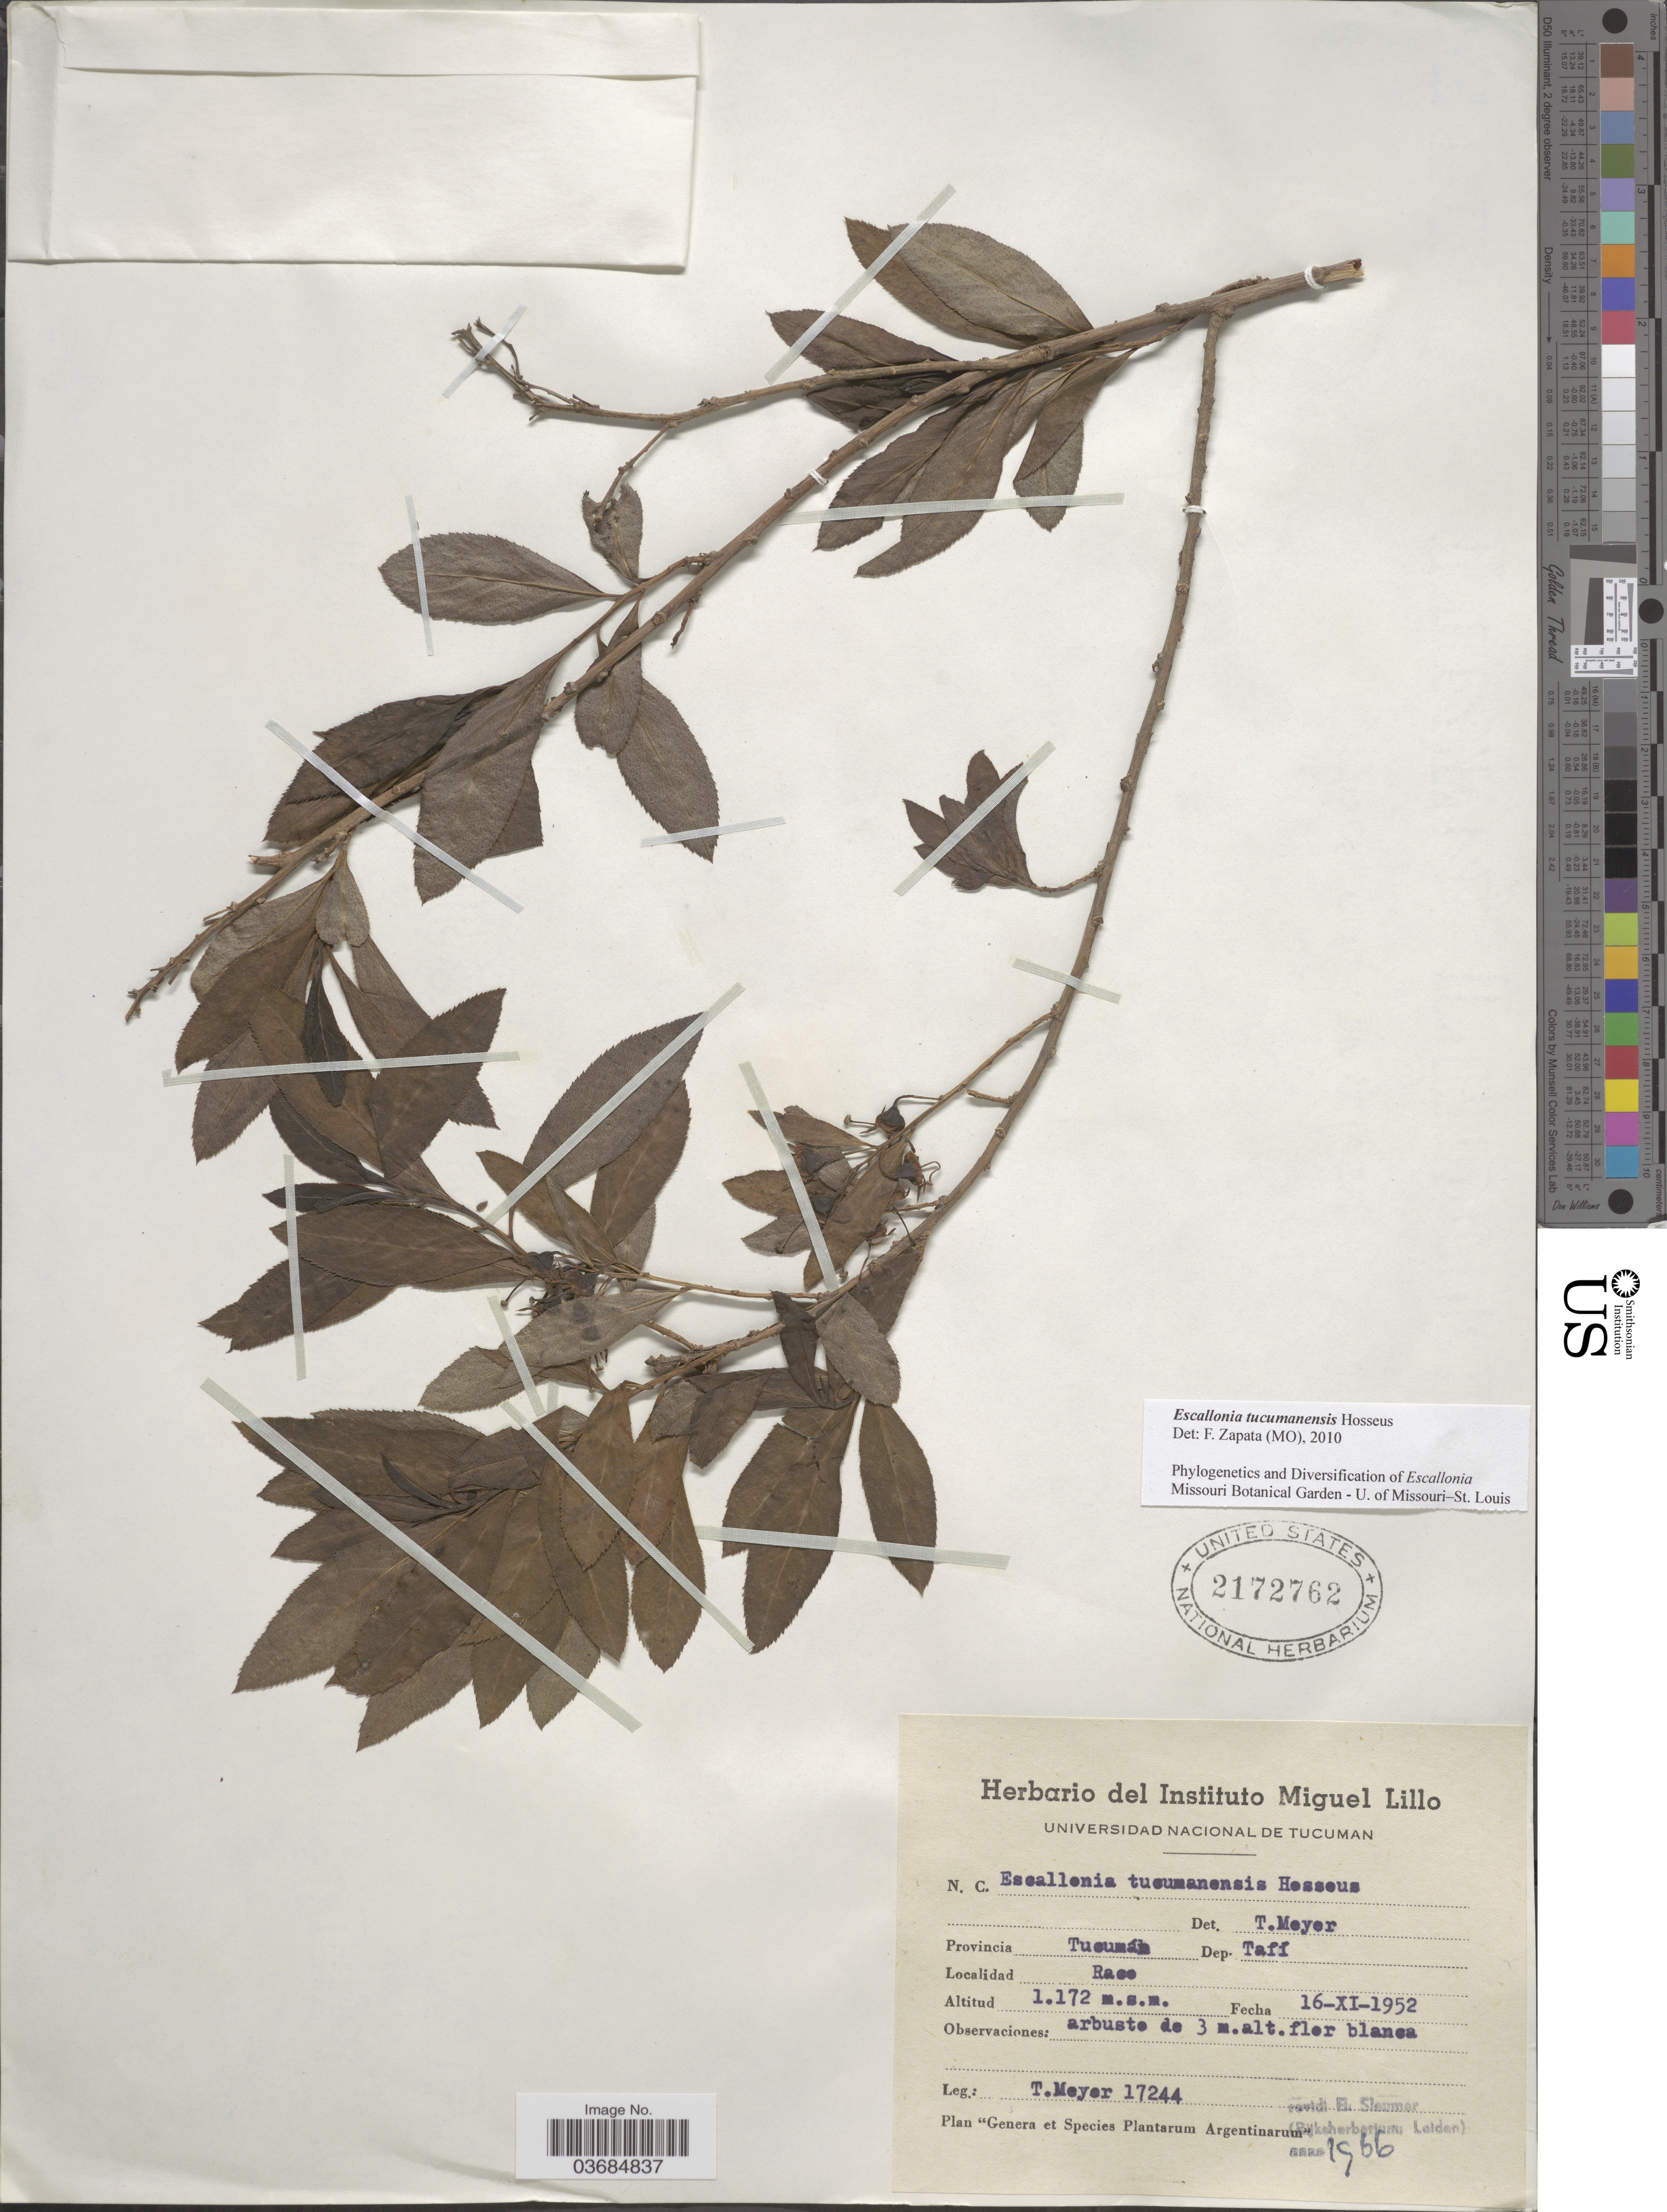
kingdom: Plantae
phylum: Tracheophyta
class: Magnoliopsida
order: Escalloniales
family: Escalloniaceae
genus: Escallonia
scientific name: Escallonia tucumanensis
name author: Hosseus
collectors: T. Meyer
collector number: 17244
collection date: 1952-11-16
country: Argentina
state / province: Tucuman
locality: Dep. Tafí. Raco.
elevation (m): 1172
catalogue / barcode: US 2172762